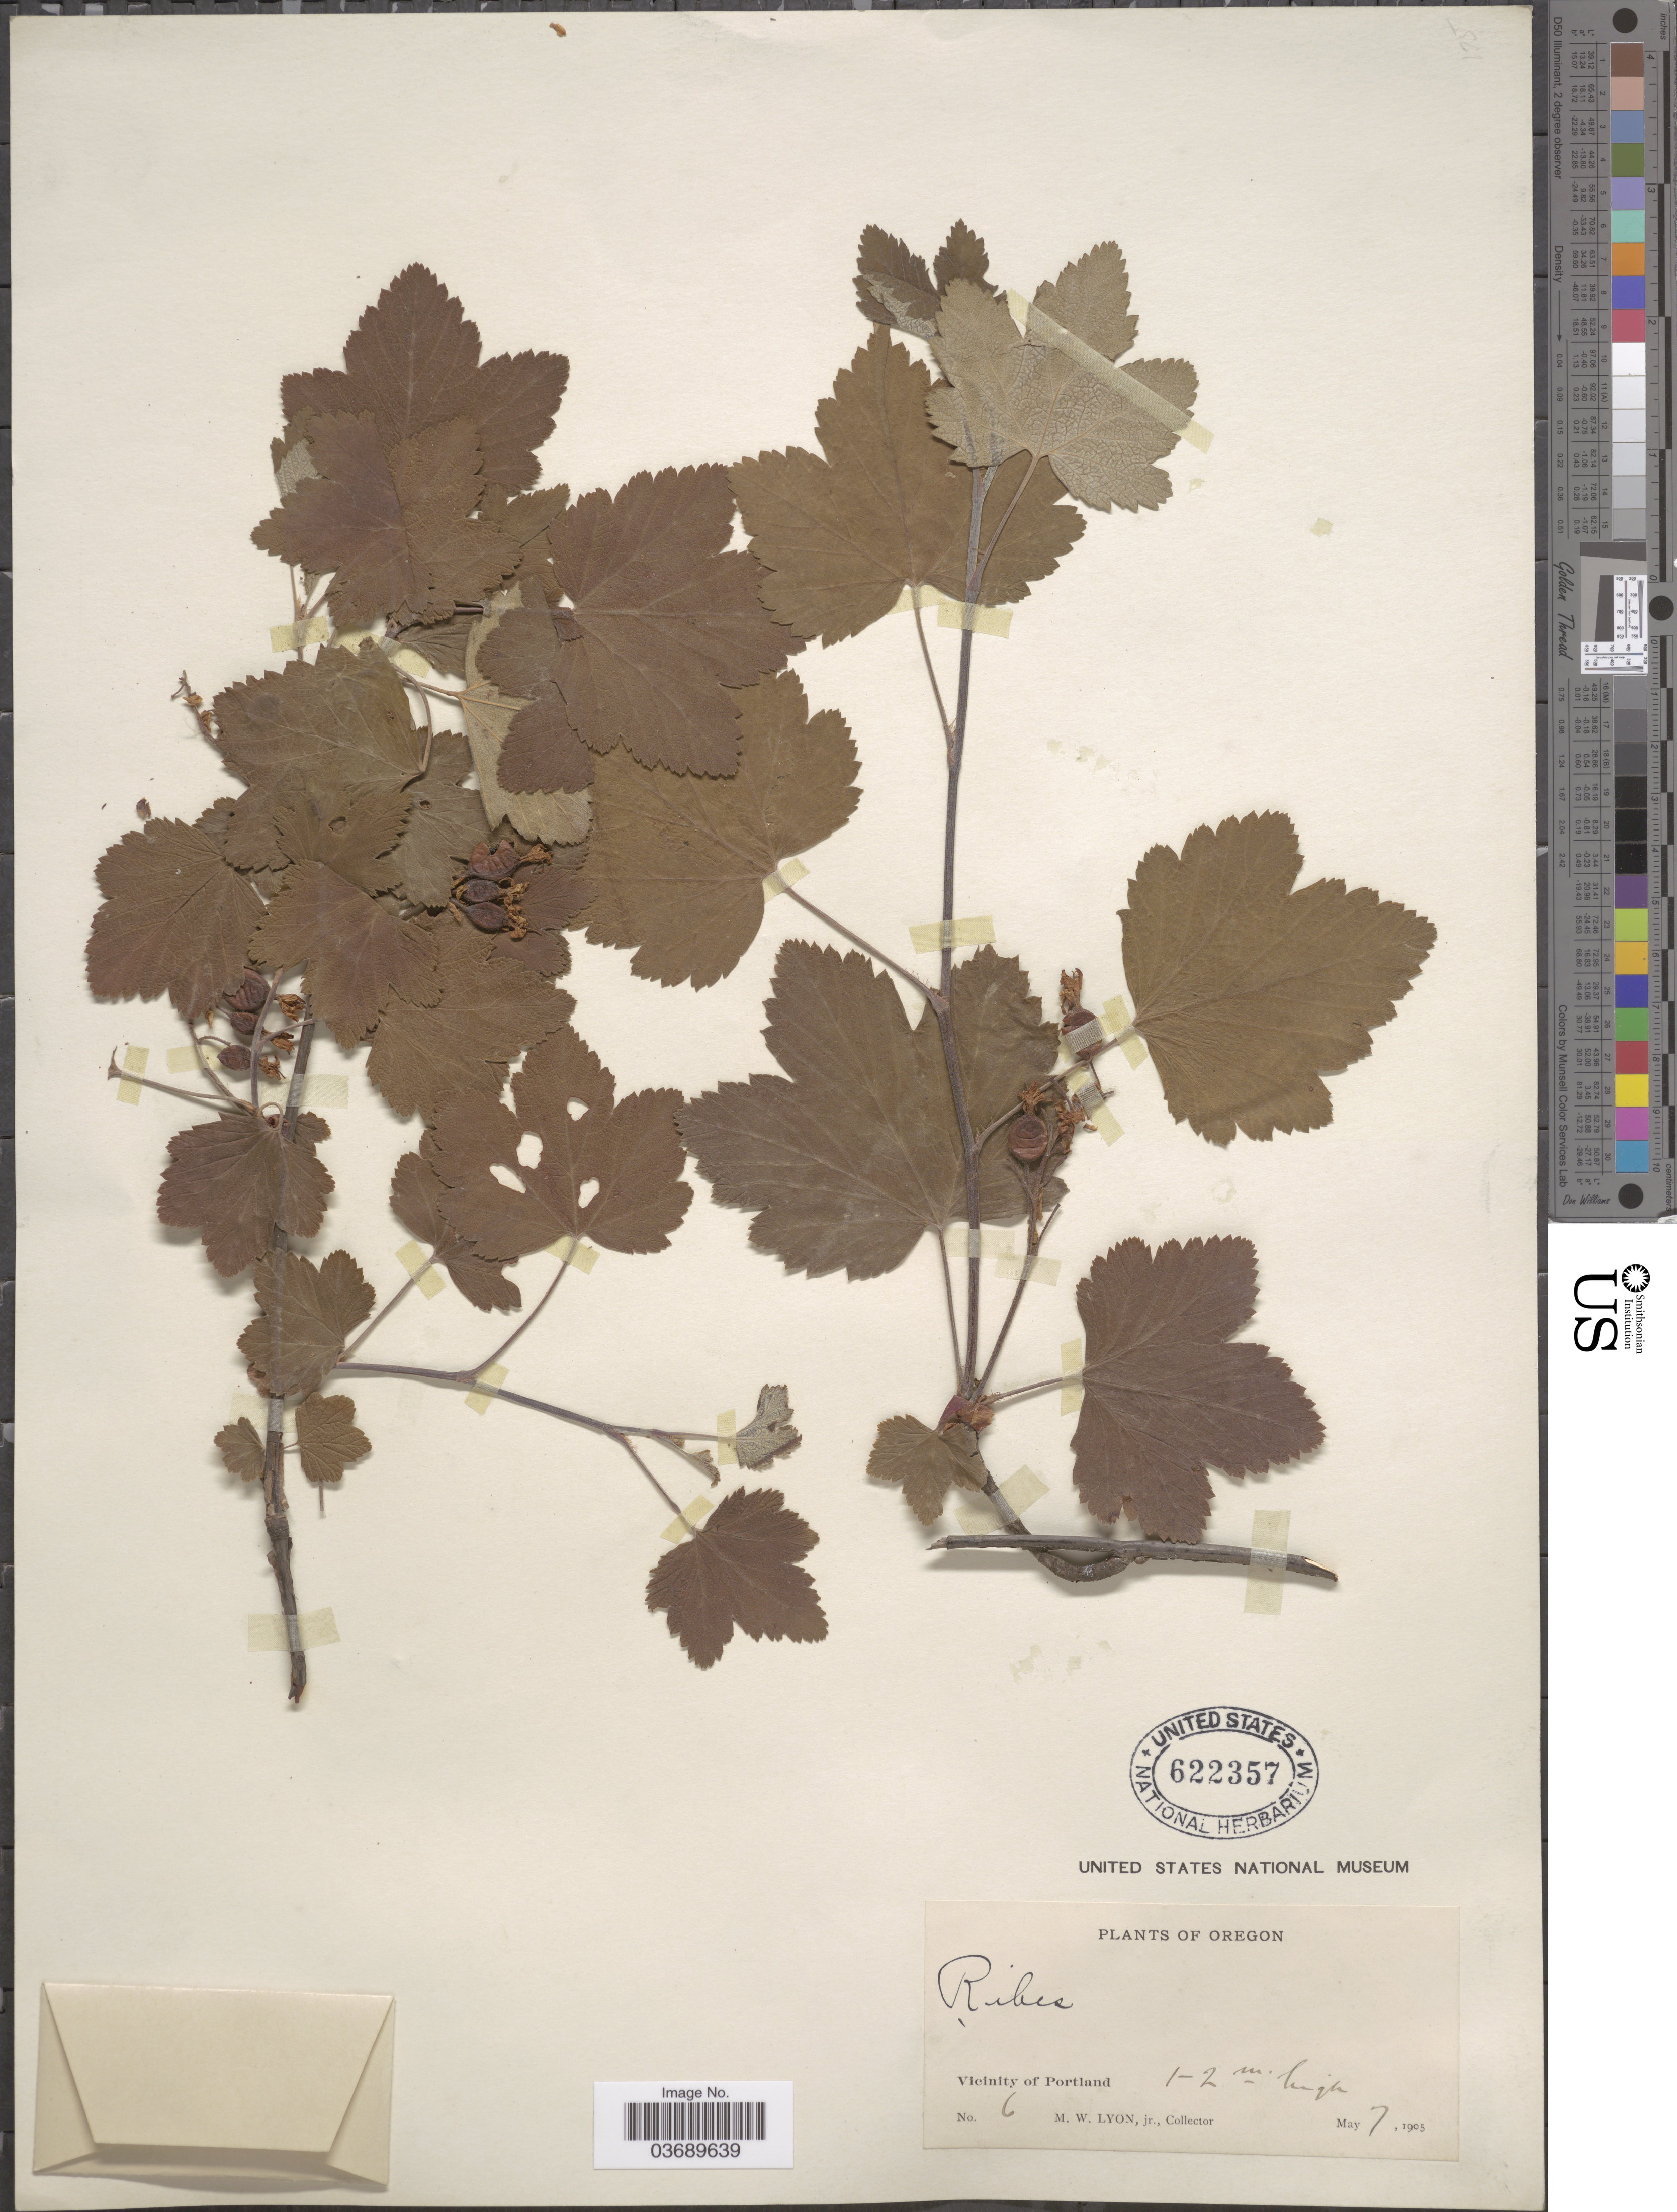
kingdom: Plantae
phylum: Tracheophyta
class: Magnoliopsida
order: Saxifragales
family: Grossulariaceae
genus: Ribes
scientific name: Ribes sp.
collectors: M. Lyon Jr.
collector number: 6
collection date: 1905-05-07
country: United States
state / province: Oregon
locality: Vicinity of Portland.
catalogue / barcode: US 622357